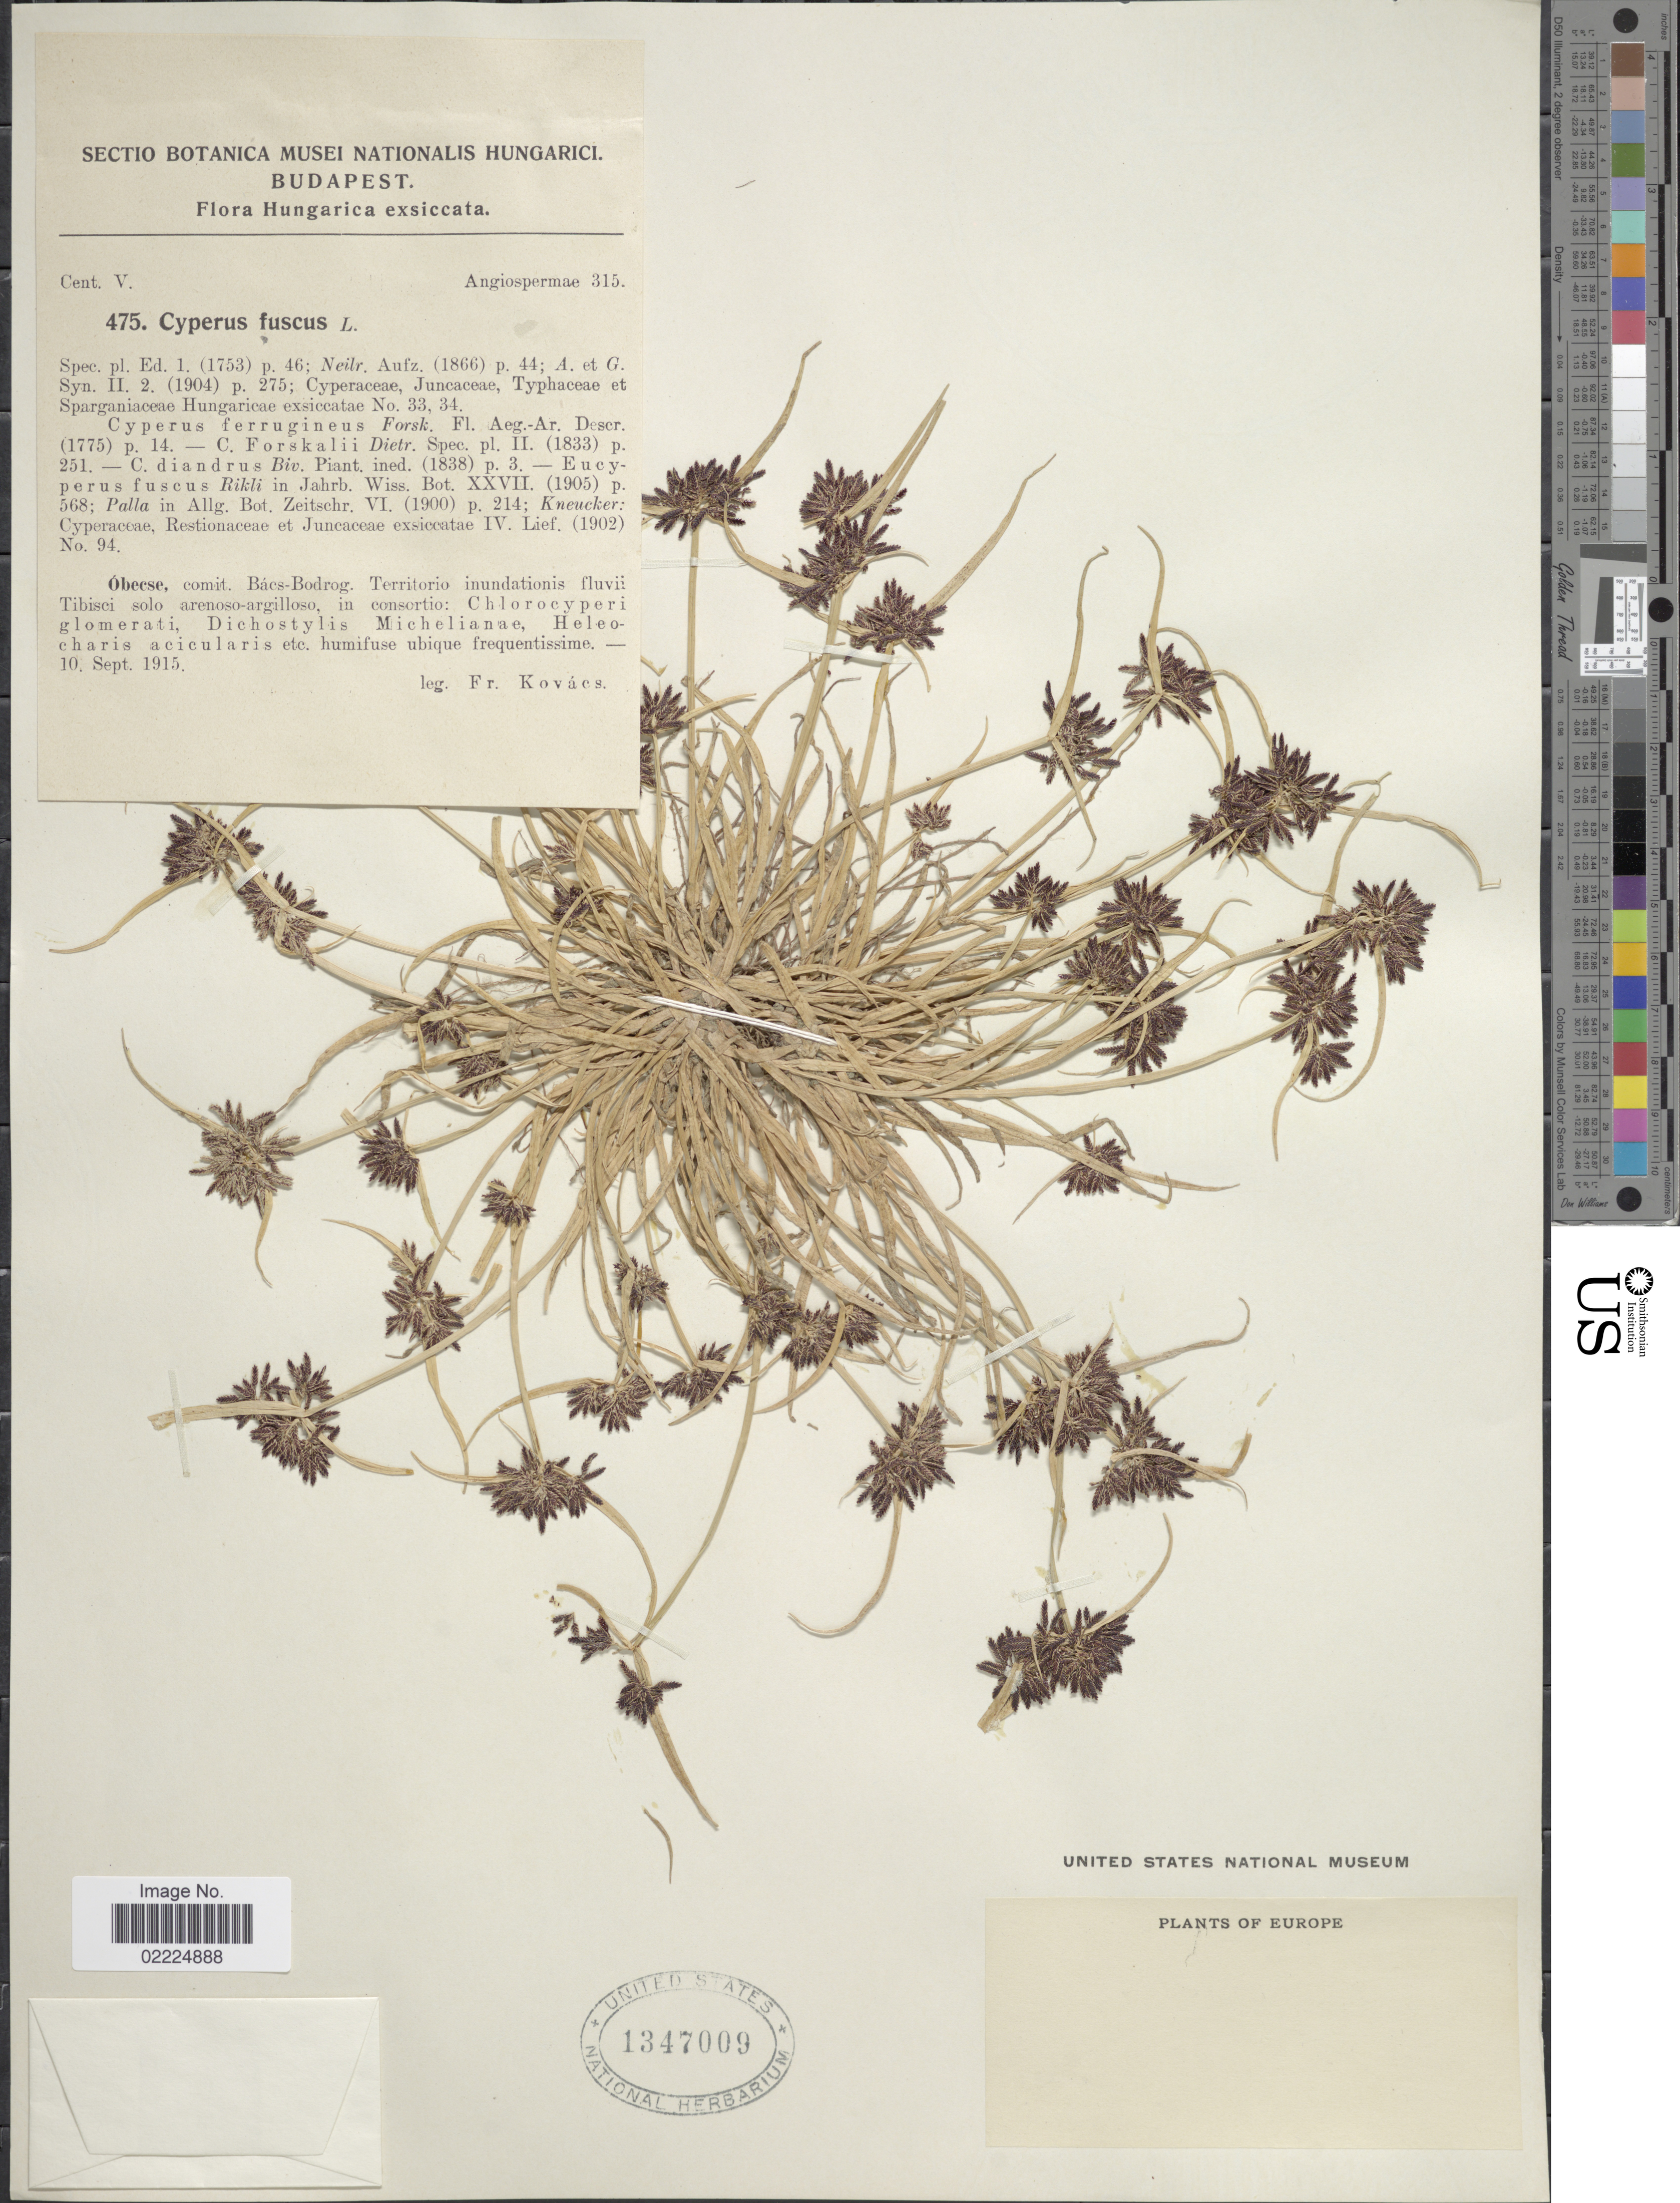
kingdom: Plantae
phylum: Tracheophyta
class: Liliopsida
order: Poales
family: Cyperaceae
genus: Cyperus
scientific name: Cyperus fuscus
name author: L.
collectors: F. Kovacs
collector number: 475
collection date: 1915-09-10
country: Hungary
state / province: Budapest, Capital District of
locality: Budapest, Obeese. commit. Bacs-Bodrog. Territorio inundationis fluviiTibisci solo arenoso-argilloso, in consortio.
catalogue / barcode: US 1347009